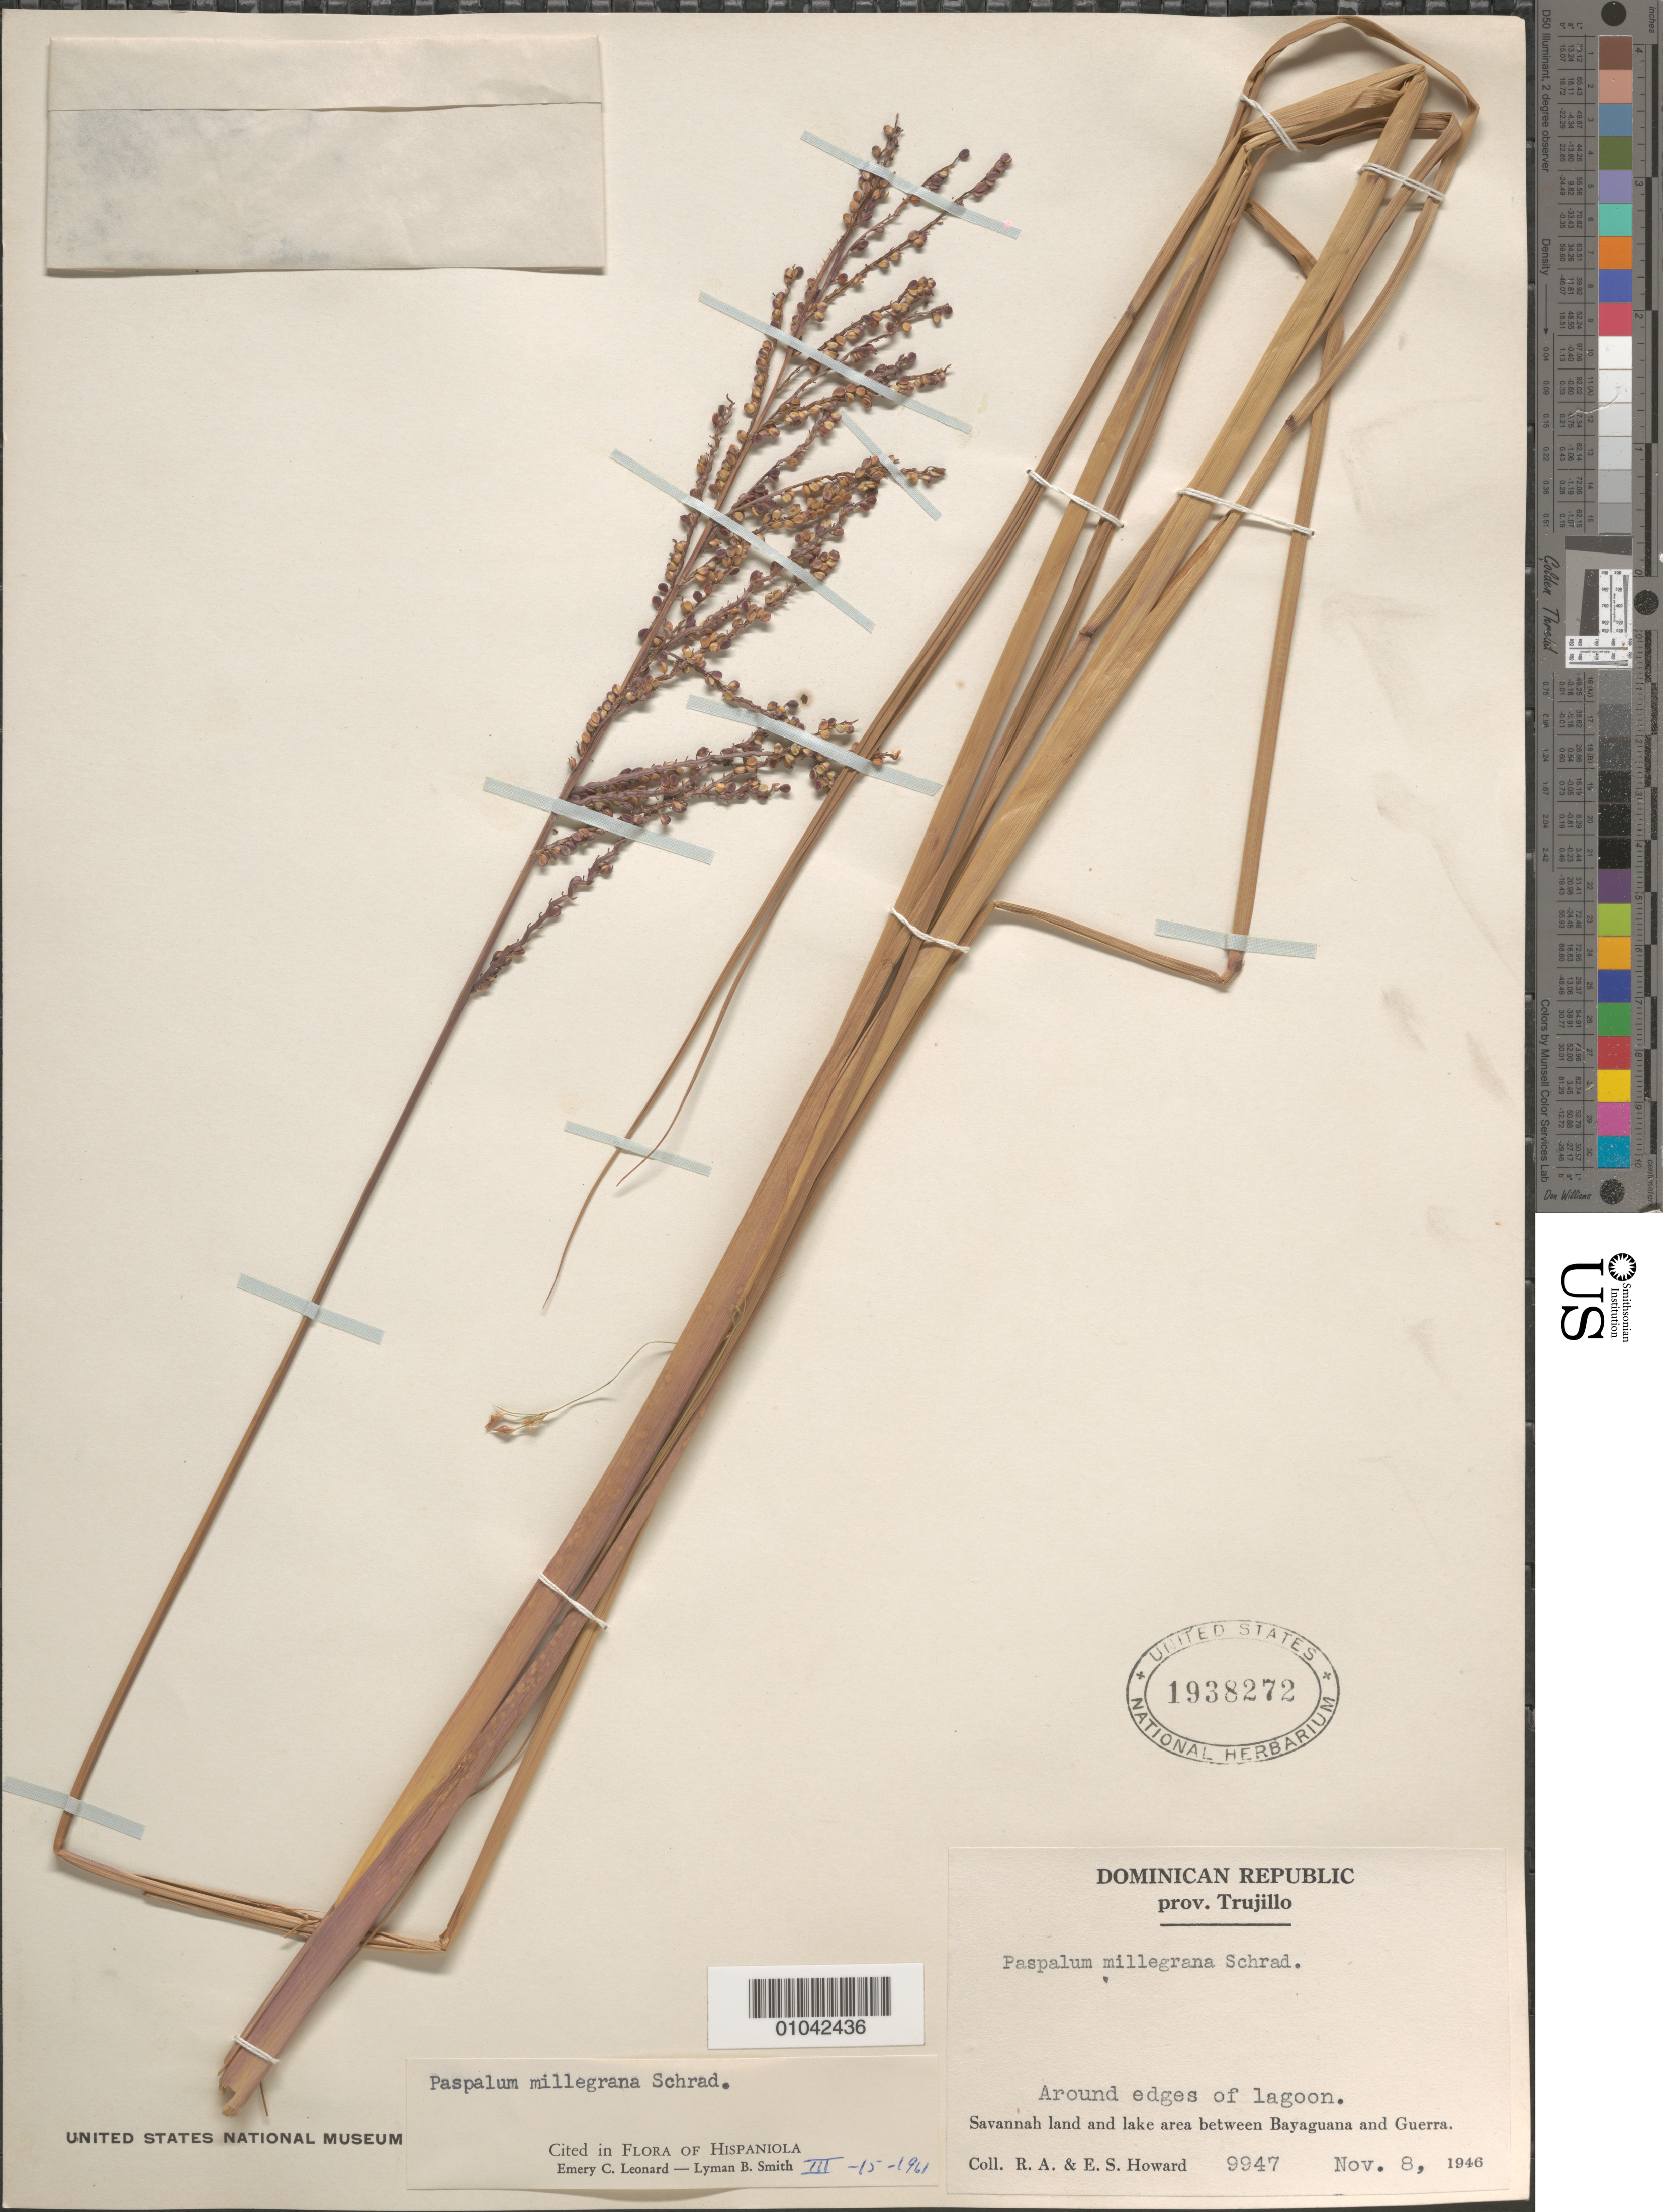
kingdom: Plantae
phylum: Tracheophyta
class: Liliopsida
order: Poales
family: Poaceae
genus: Paspalum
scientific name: Paspalum millegrana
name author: Schrad.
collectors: R. A. Howard & E. S. Howard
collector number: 9947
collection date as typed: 08 Nov 1946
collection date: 1946-11-08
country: Dominican Republic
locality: Between Bayaguana and Guerra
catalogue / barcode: US 1938272